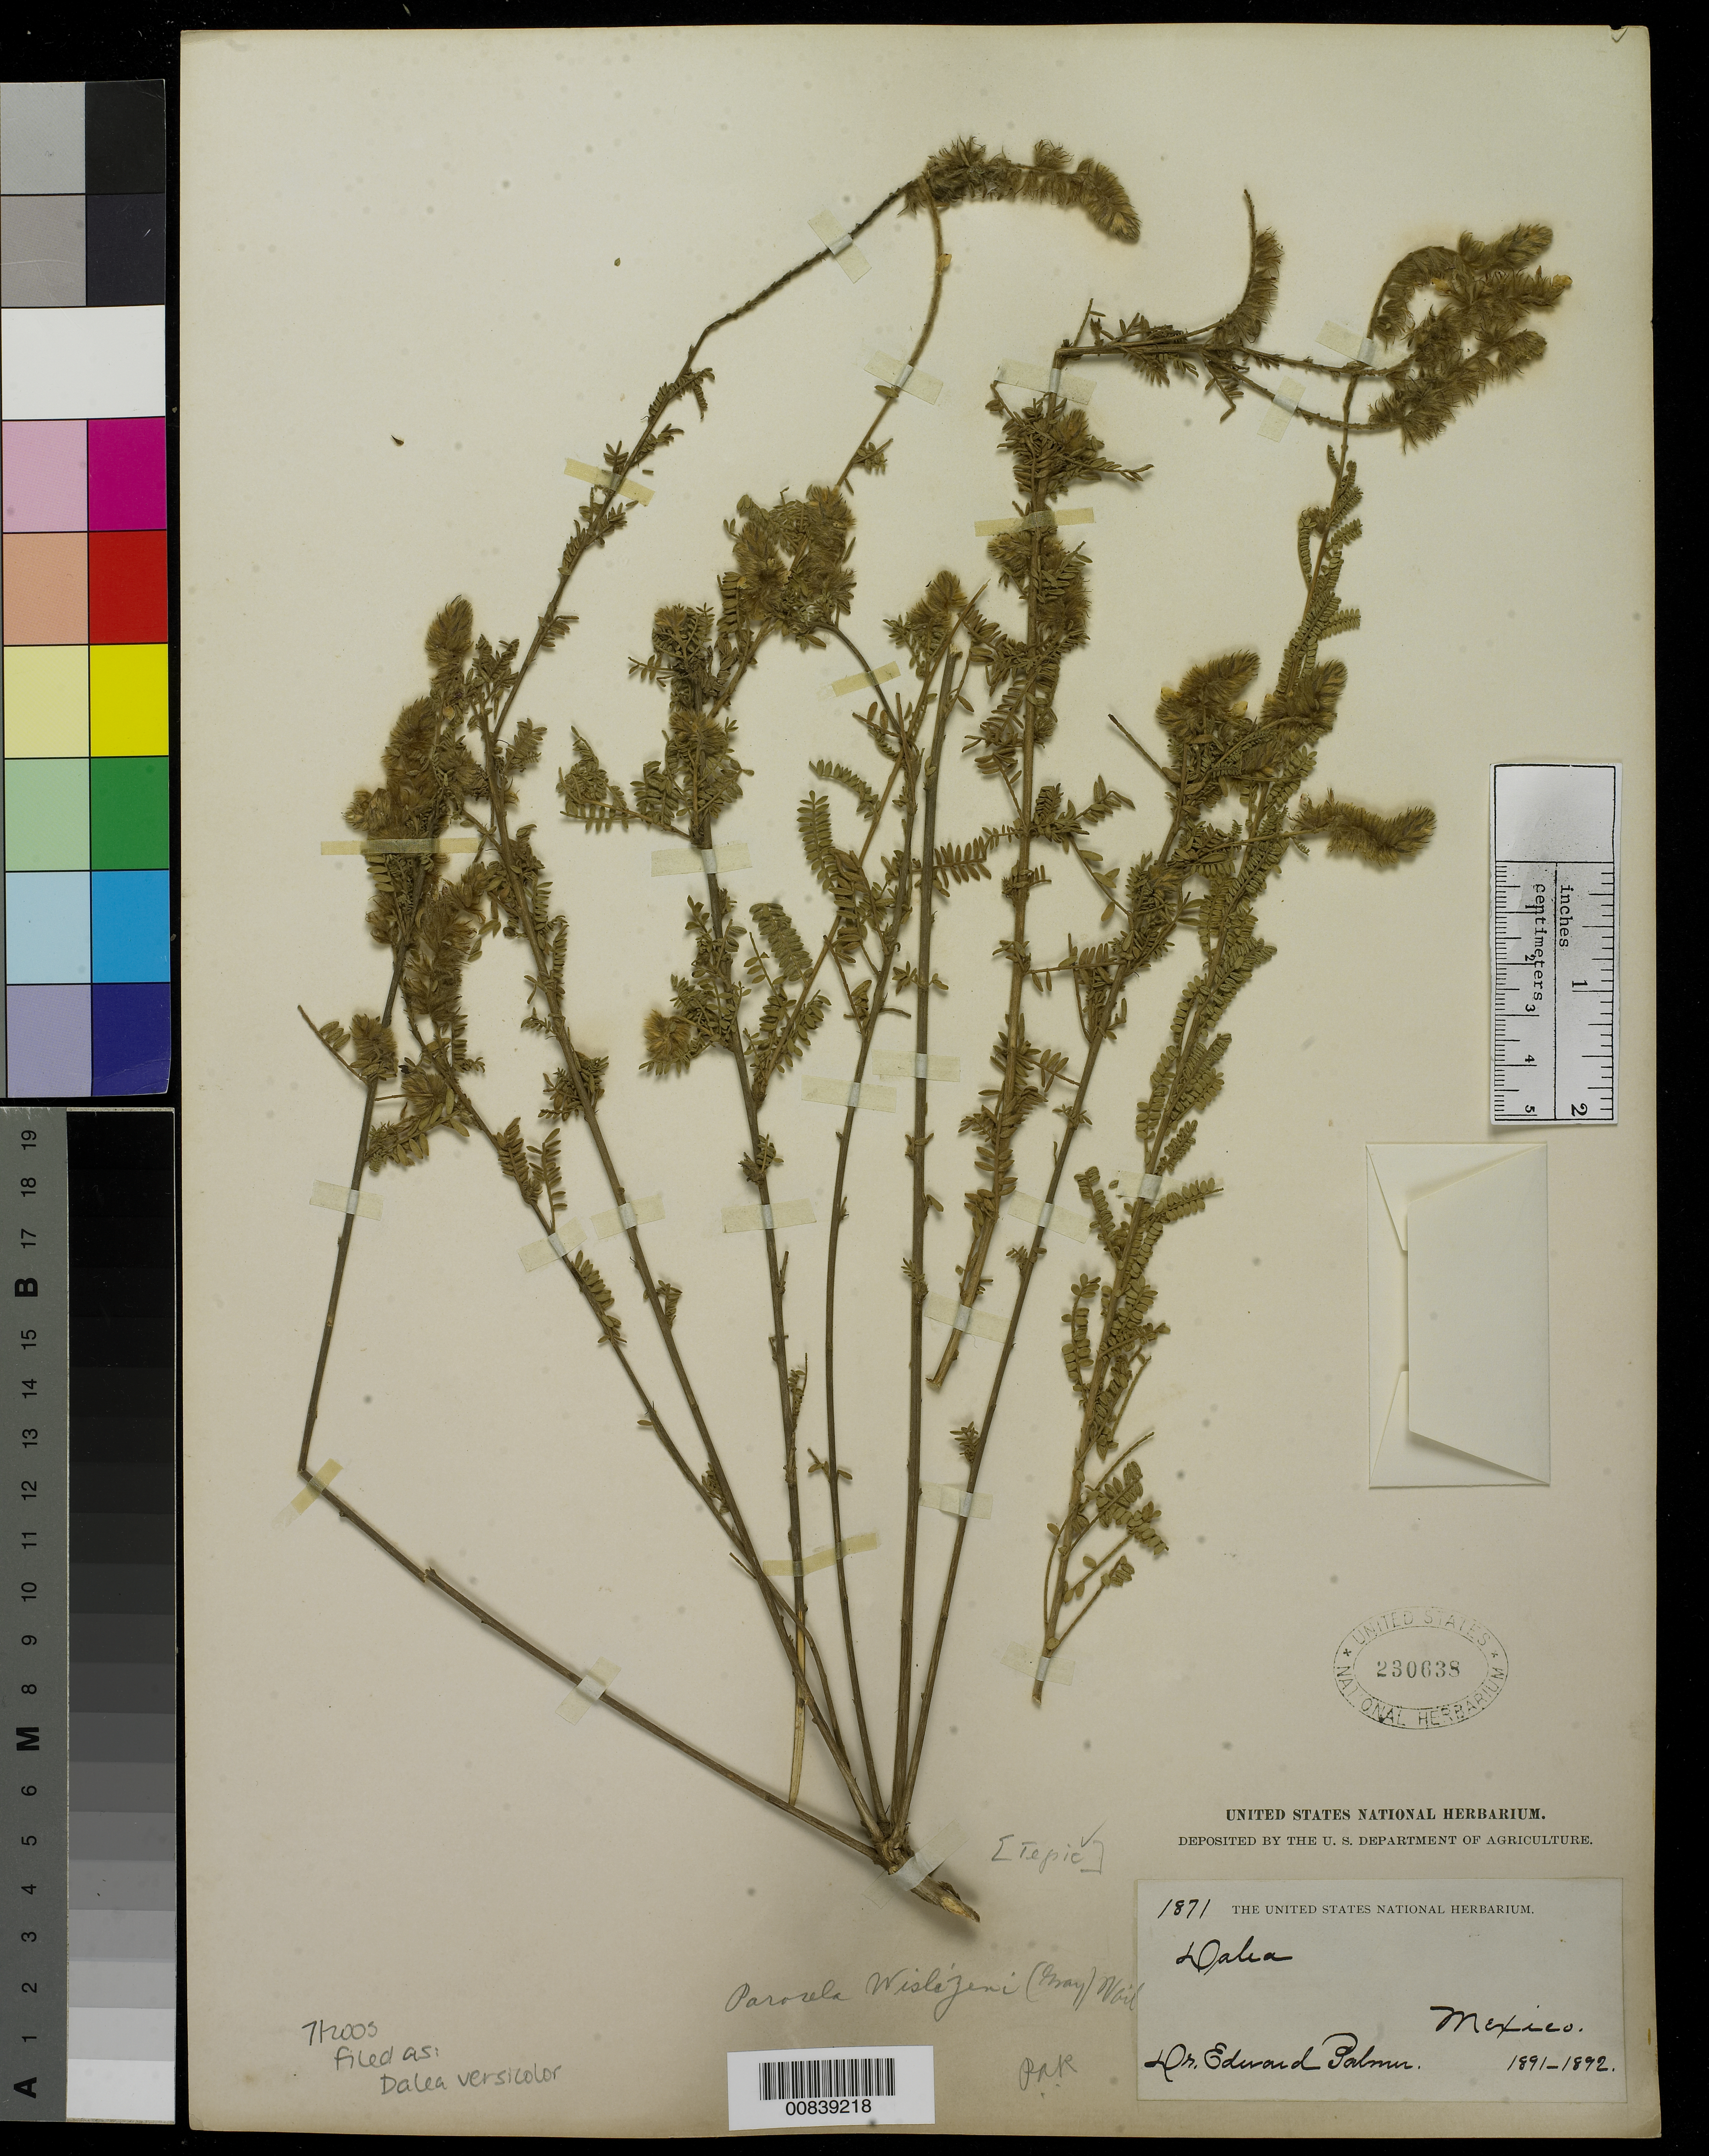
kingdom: Plantae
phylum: Tracheophyta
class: Magnoliopsida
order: Fabales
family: Fabaceae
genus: Dalea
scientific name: Dalea versicolor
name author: Zucc.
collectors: E. Palmer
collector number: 1871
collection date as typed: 1891 to -- --- 1892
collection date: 1891/1892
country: Mexico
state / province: Nayarit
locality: Tepic, Nayarit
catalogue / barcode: US 230638